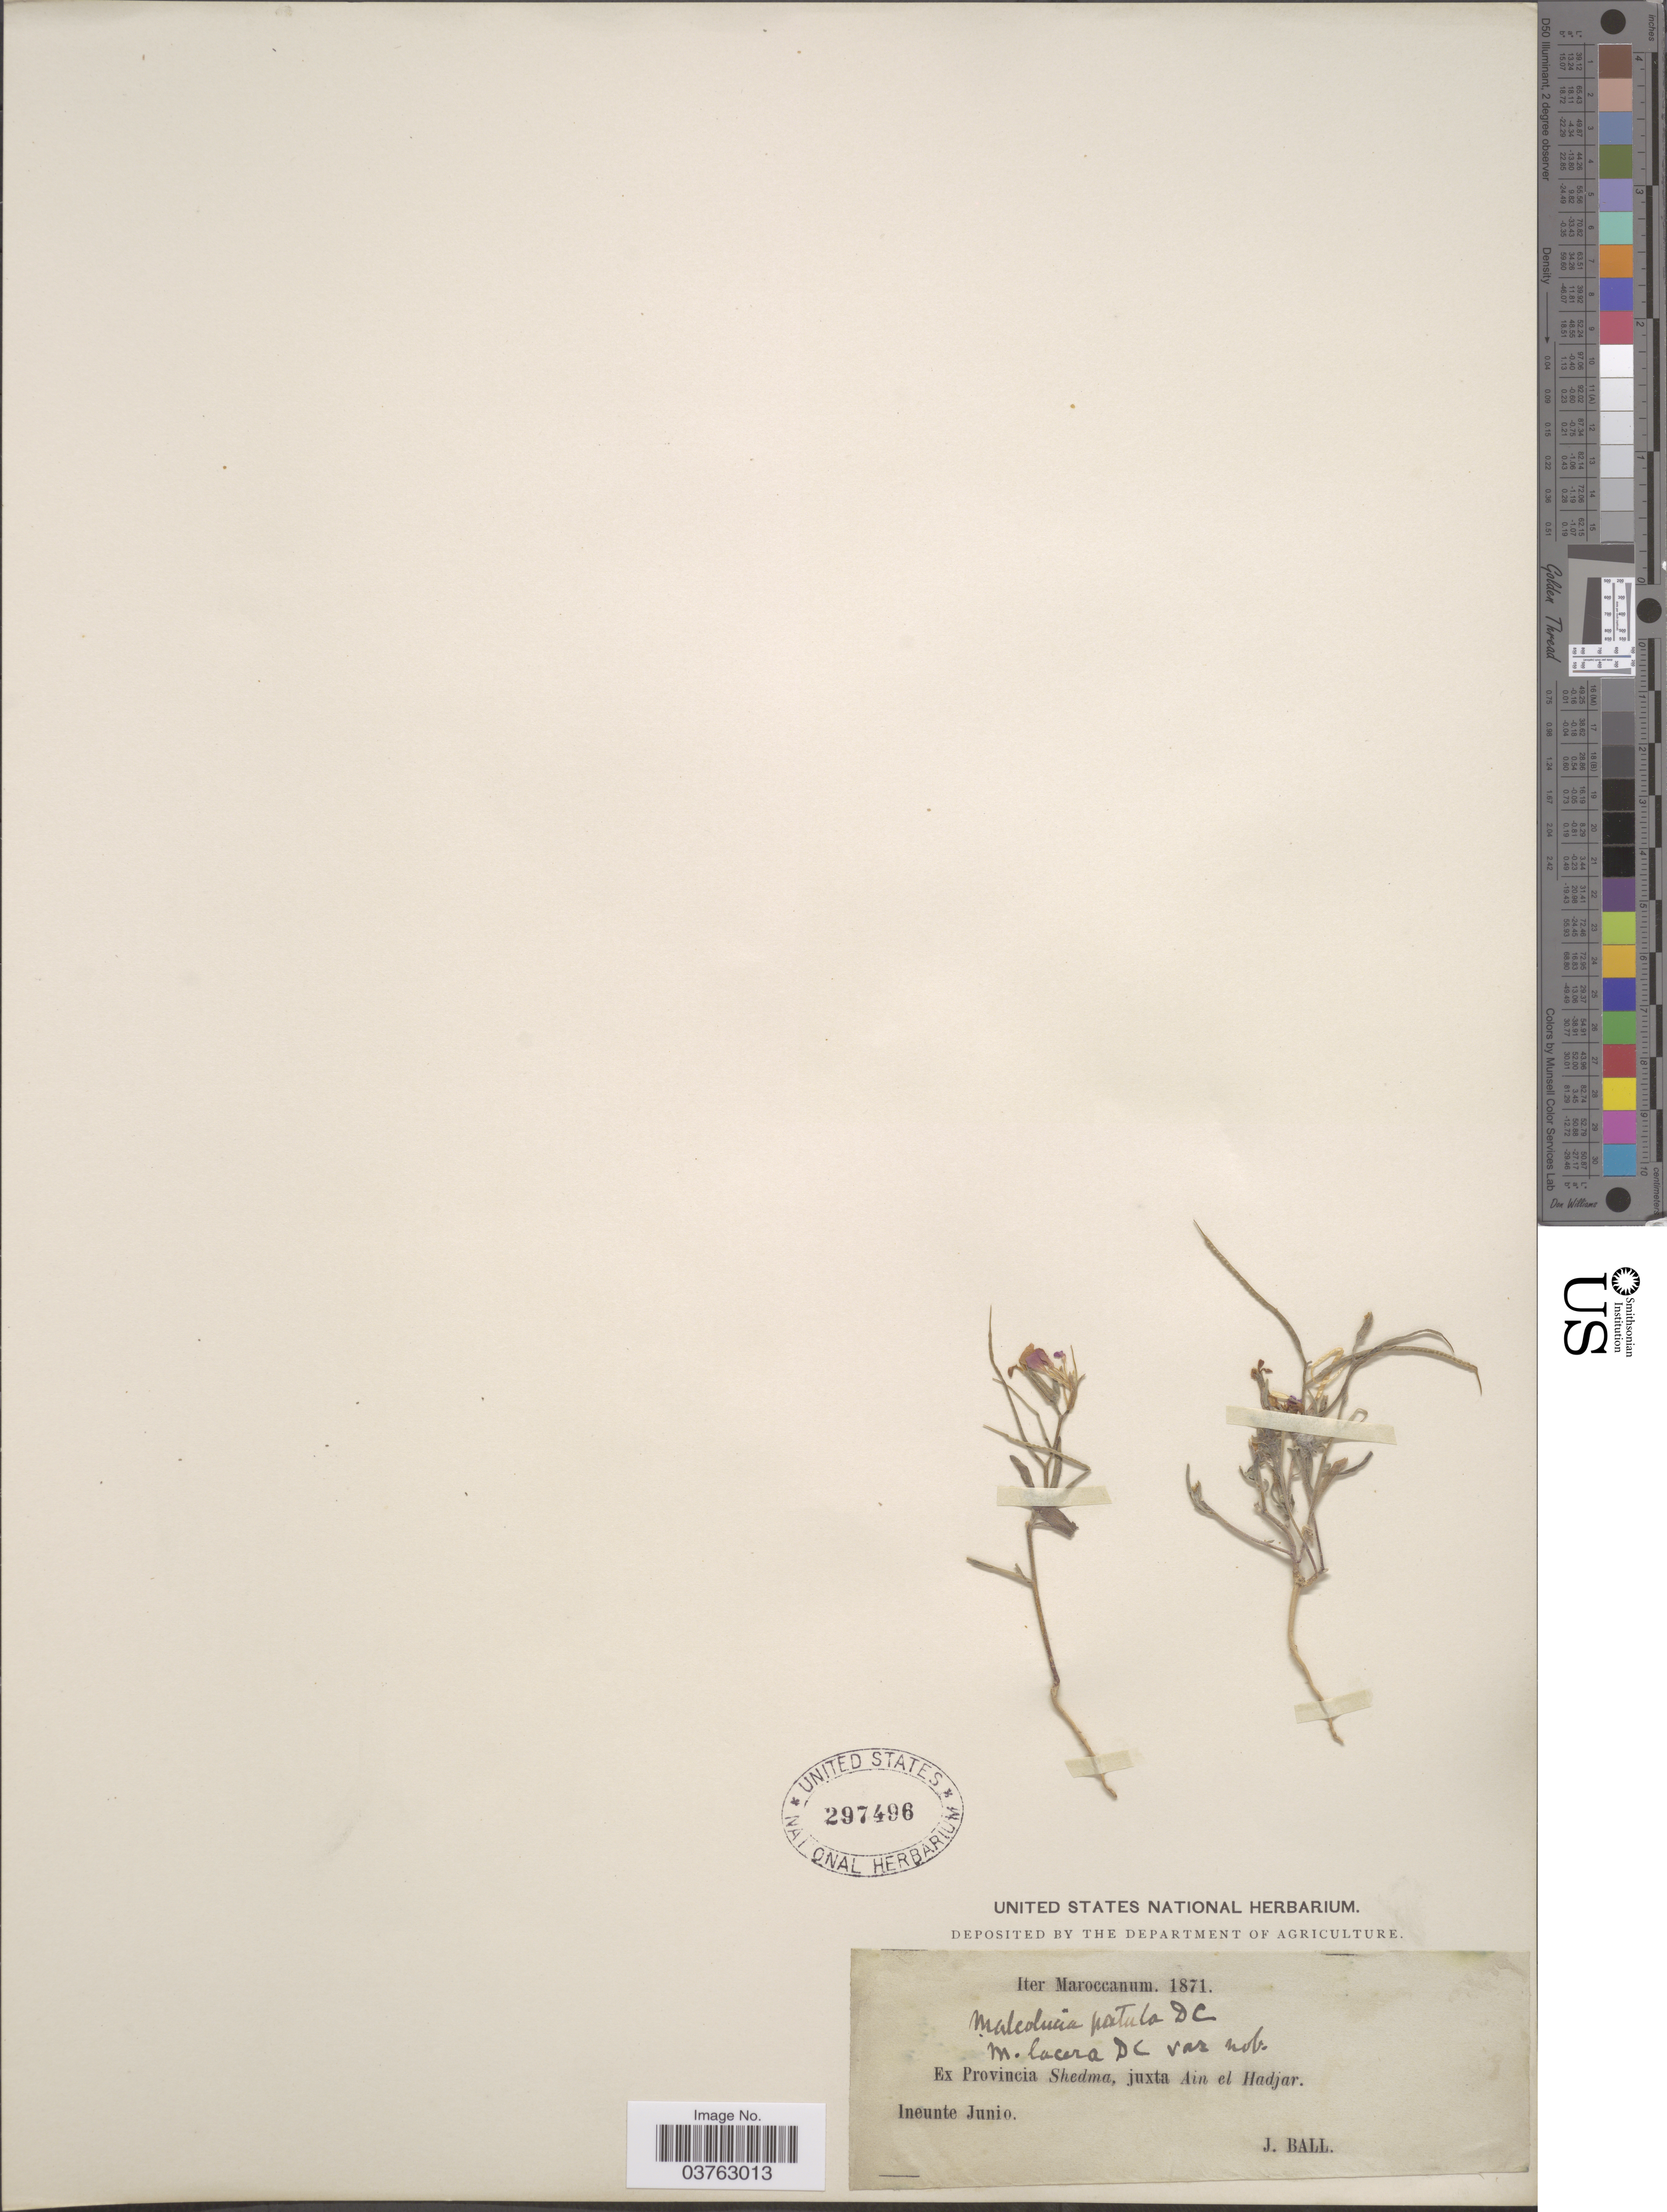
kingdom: Plantae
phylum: Tracheophyta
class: Magnoliopsida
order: Brassicales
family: Brassicaceae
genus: Malcolmia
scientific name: Malcolmia patula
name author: DC.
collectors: J. Ball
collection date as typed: Ineunt Junio 1871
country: Morocco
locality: Iter Maroccanum. Ex Provincia Shedma, juxta Ain el Hadjar.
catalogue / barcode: US 297496